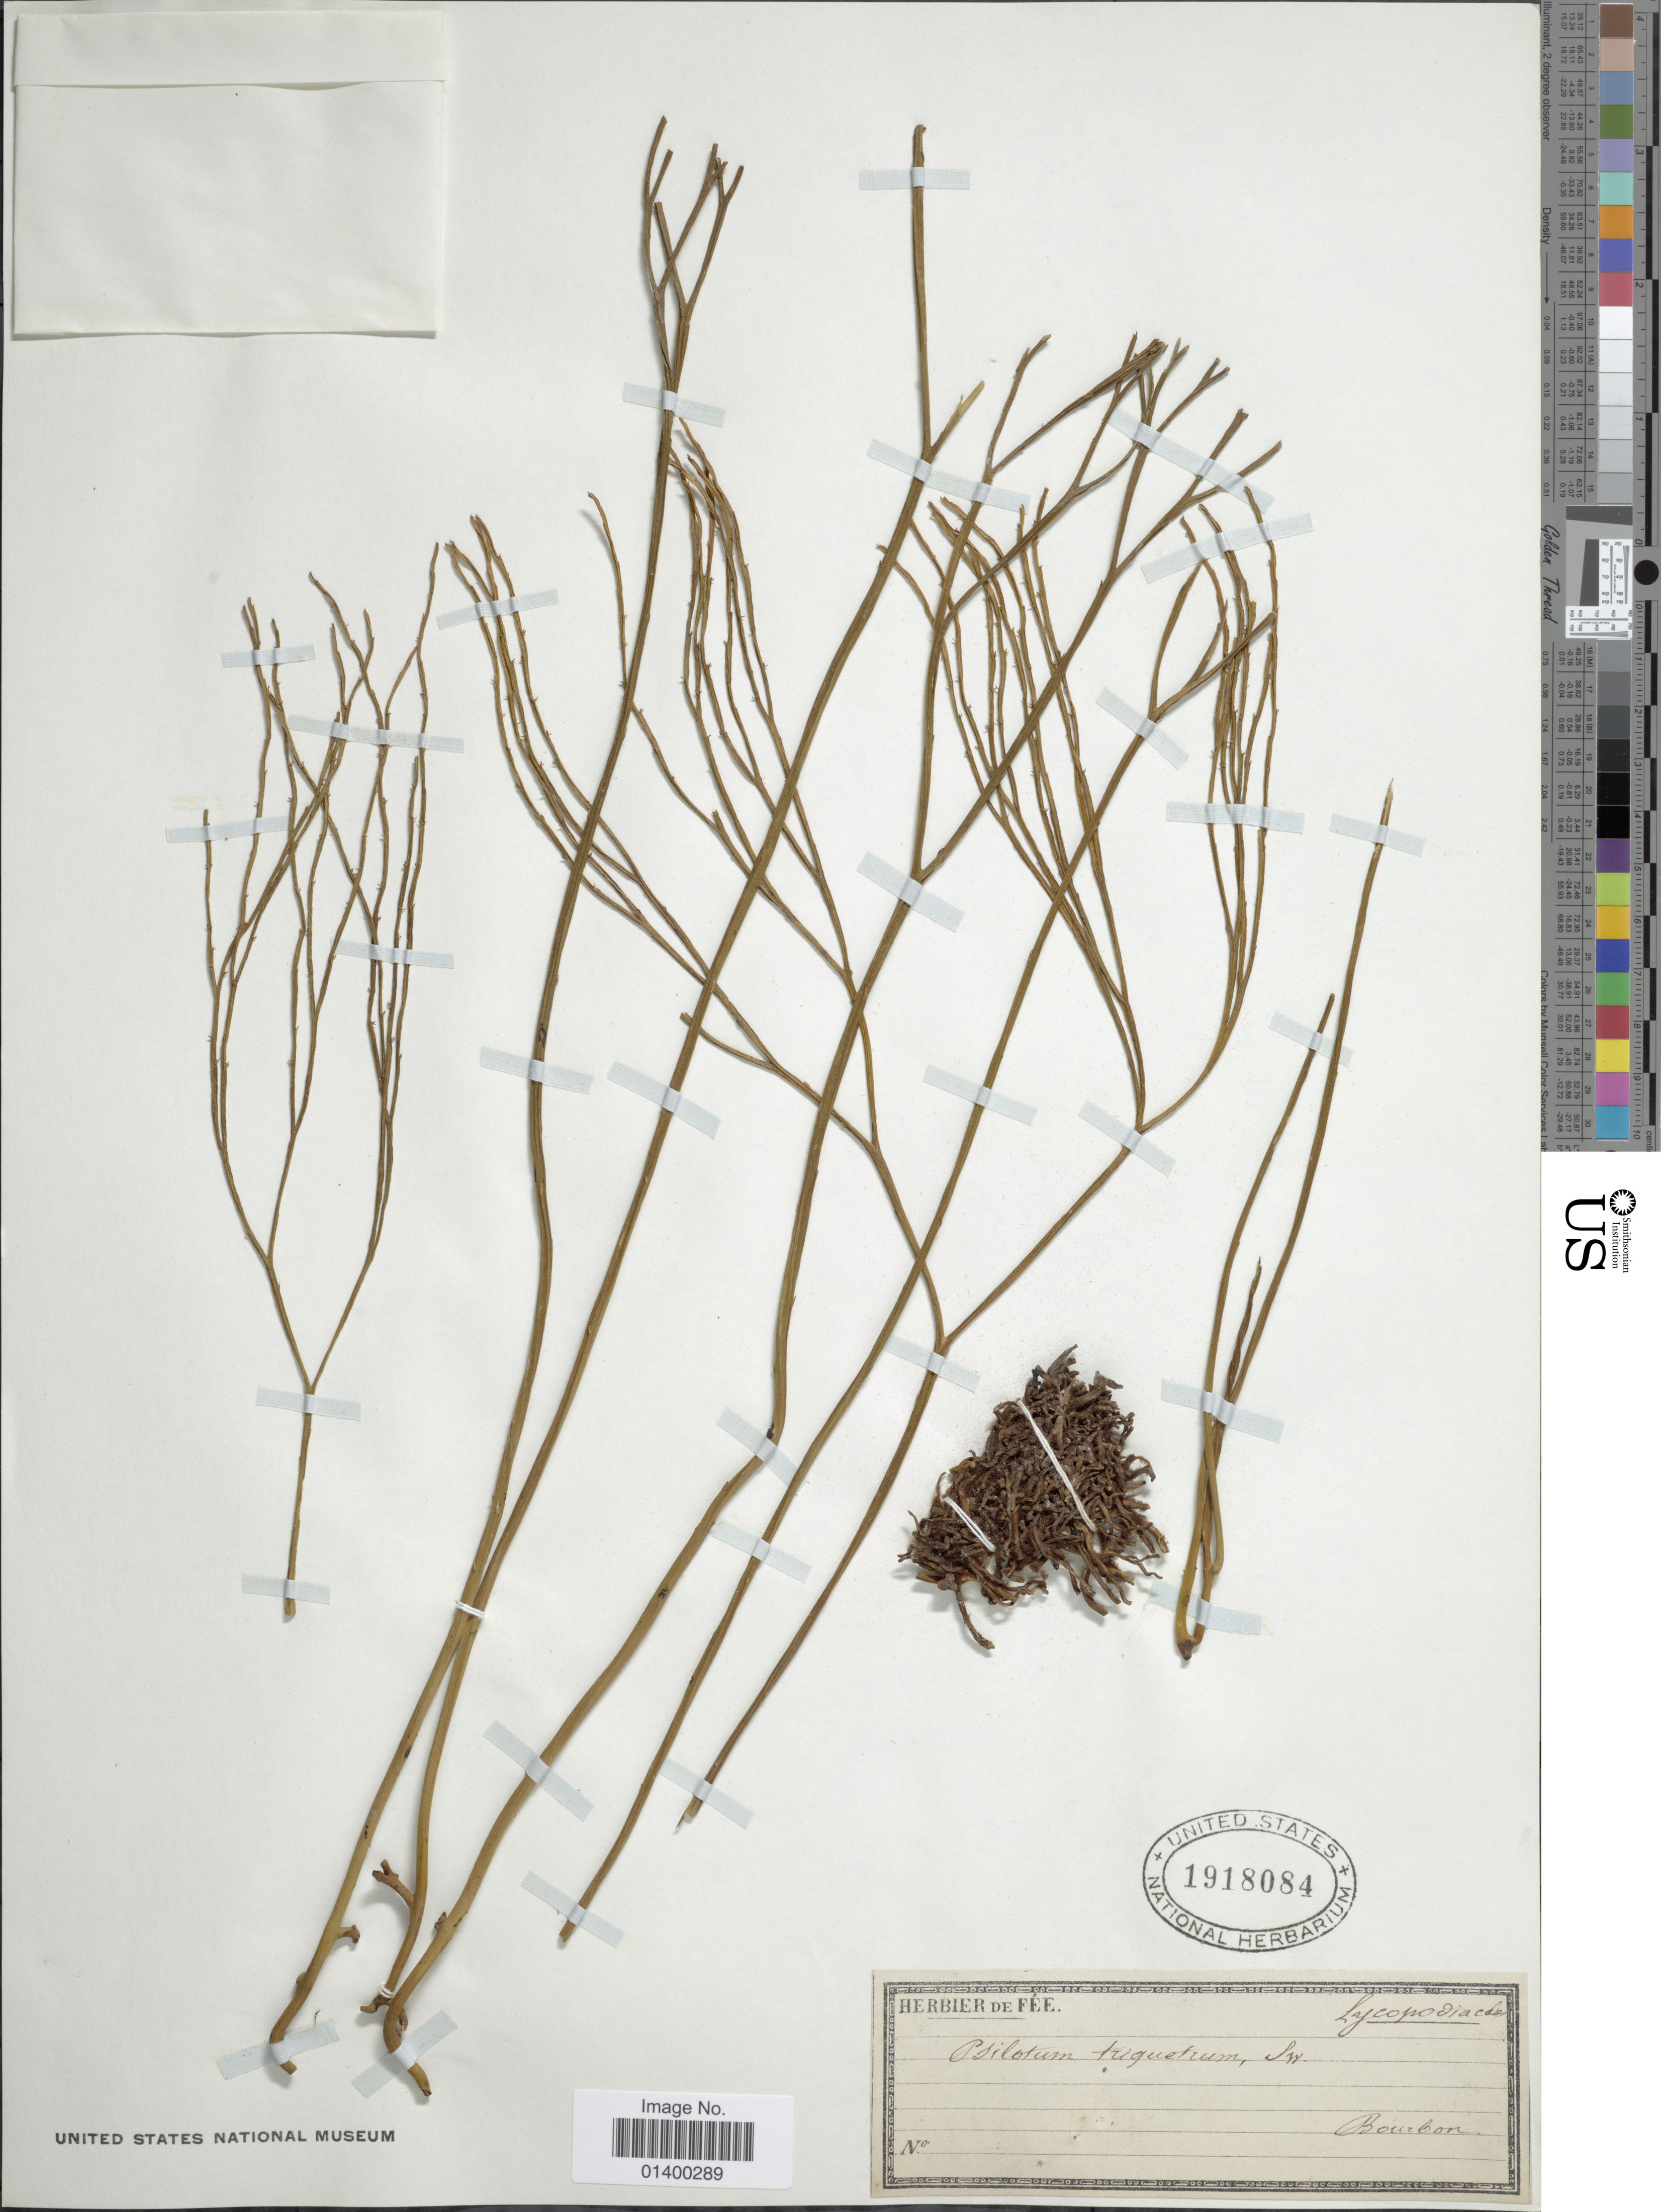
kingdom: Plantae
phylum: Tracheophyta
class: Polypodiopsida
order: Psilotales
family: Psilotaceae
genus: Psilotum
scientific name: Psilotum nudum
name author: (L.) P. Beauv.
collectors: ex herb. Fée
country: France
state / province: Auvergne-Rhône-Alpes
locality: Bourbon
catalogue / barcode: US 1918084